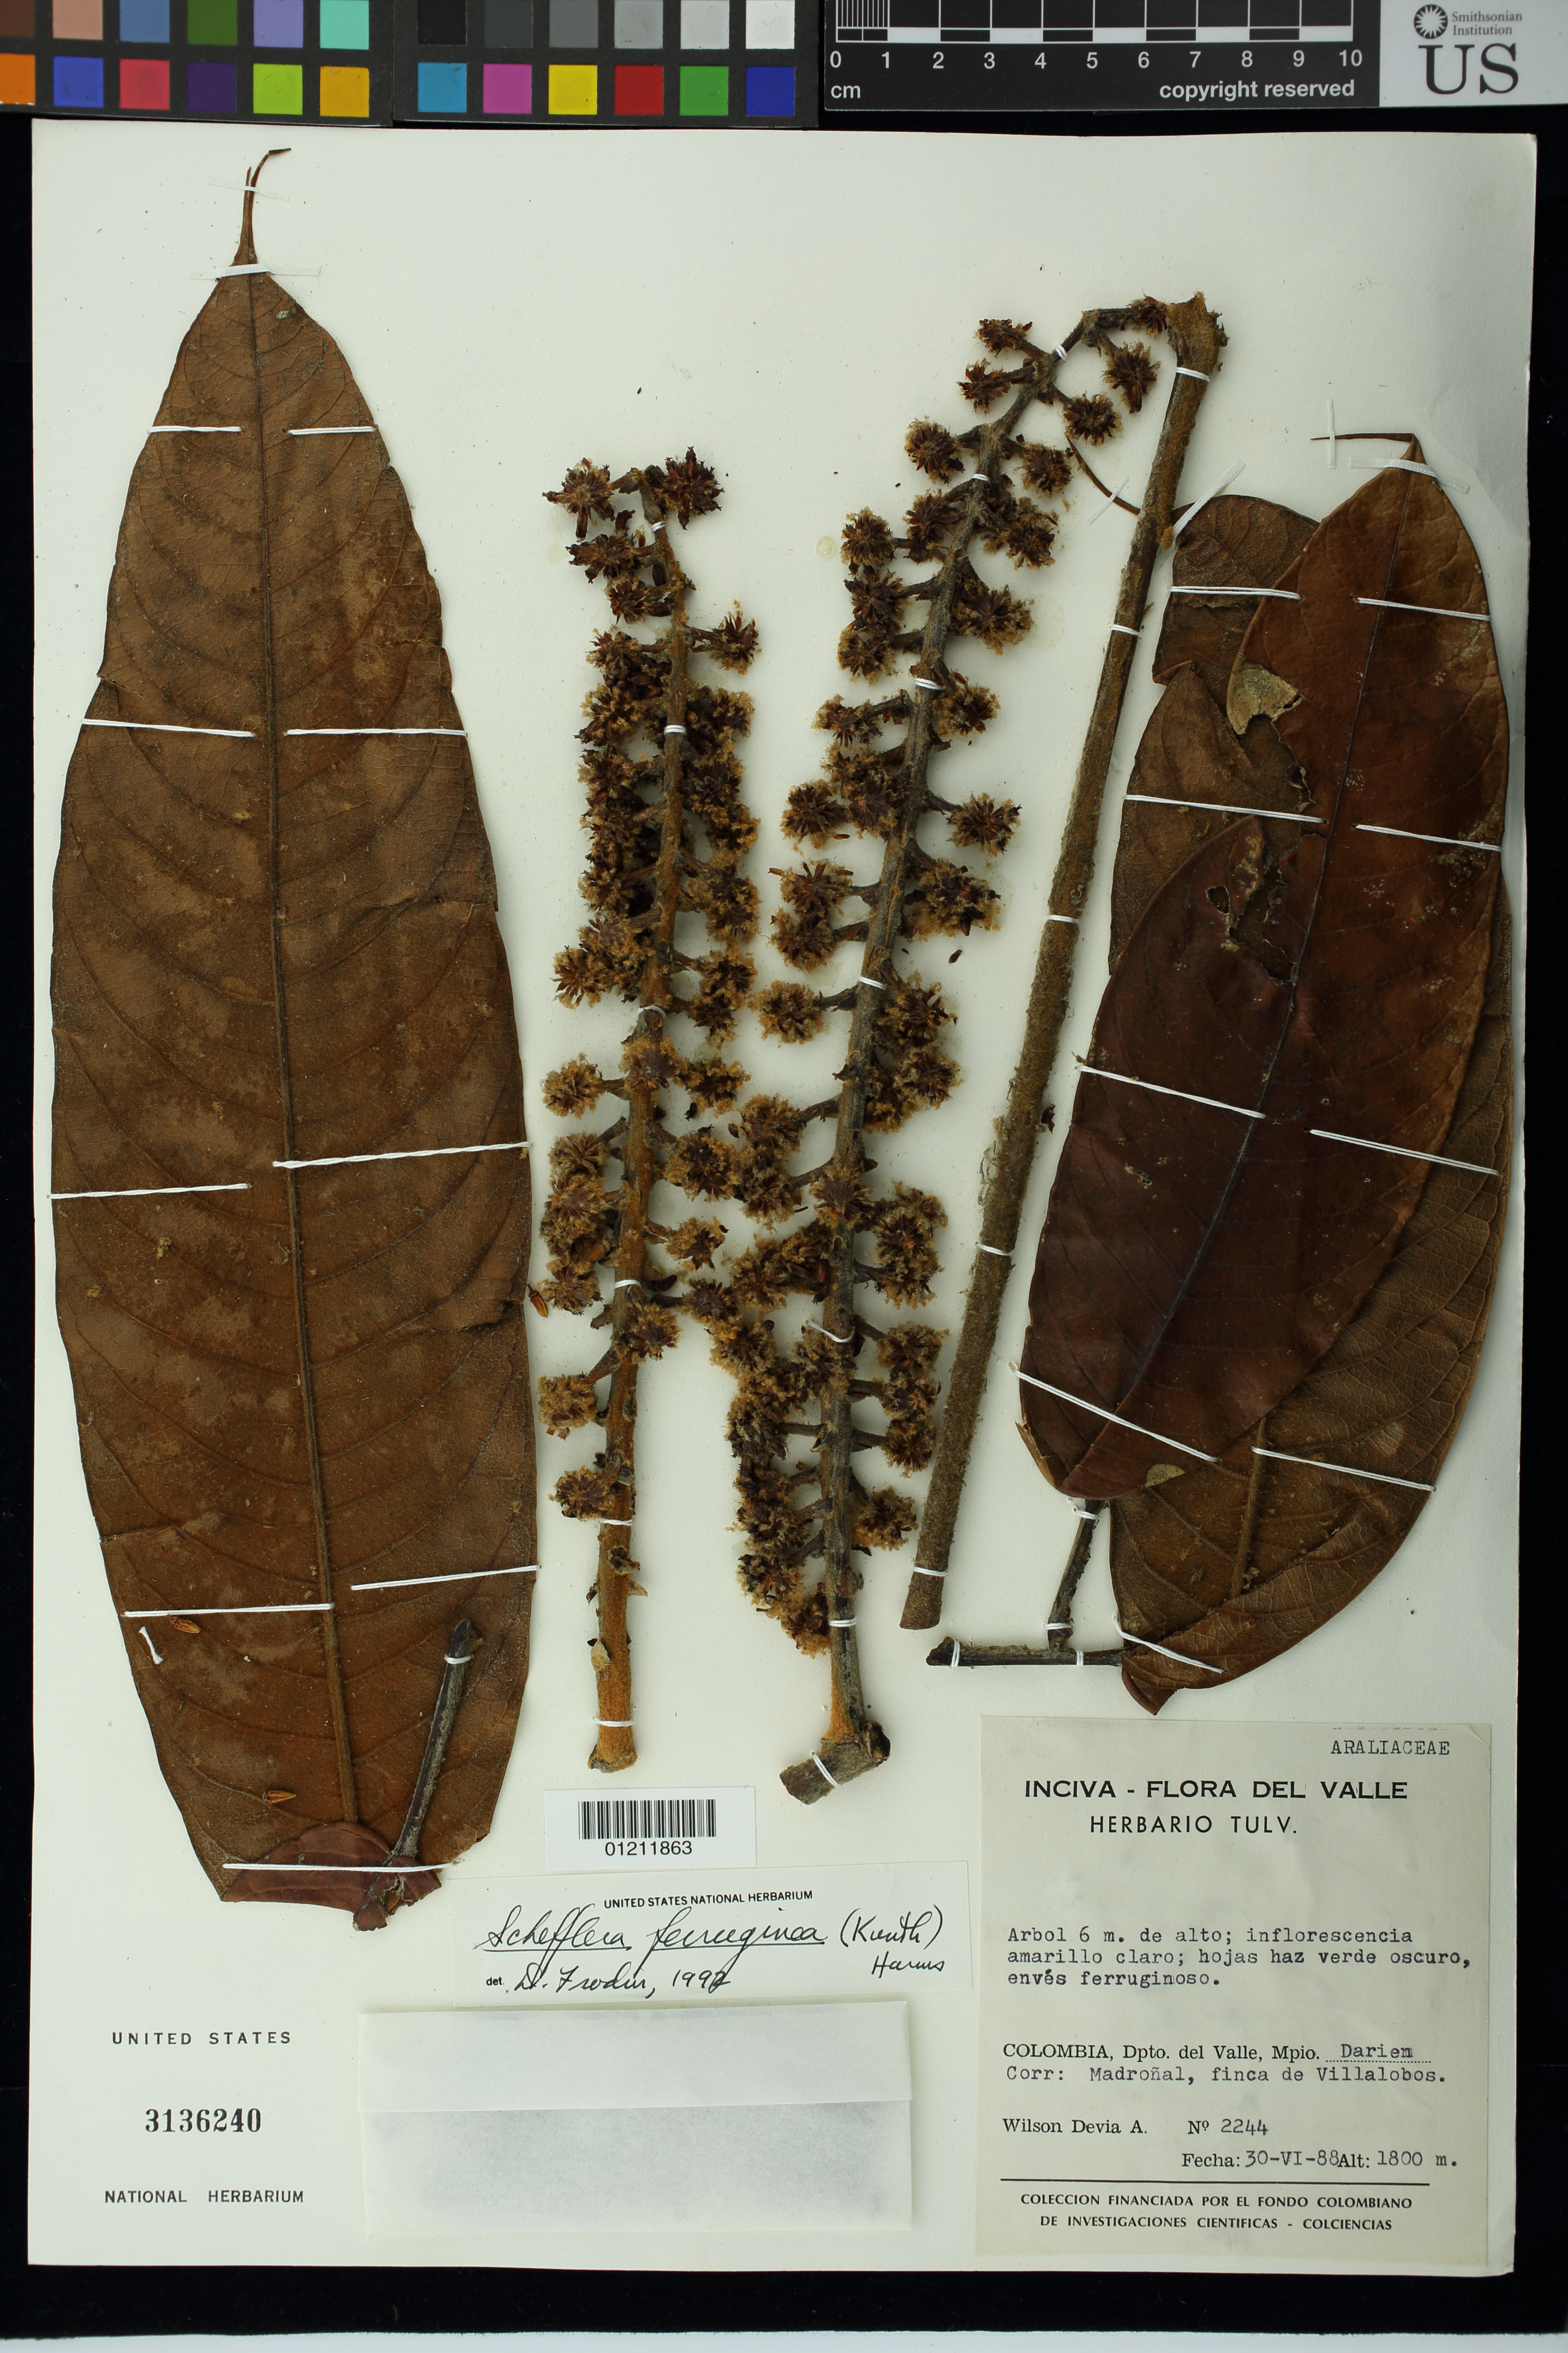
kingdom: Plantae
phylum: Tracheophyta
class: Magnoliopsida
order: Apiales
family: Araliaceae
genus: Schefflera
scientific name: Schefflera ferruginea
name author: (Willd. ex Schult.) Harms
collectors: D. A. Wilson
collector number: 2244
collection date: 1988-06-30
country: Colombia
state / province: Valle del Cauca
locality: Dpto. del Valle, Mpio. Darien.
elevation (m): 1800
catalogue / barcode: US 3136240